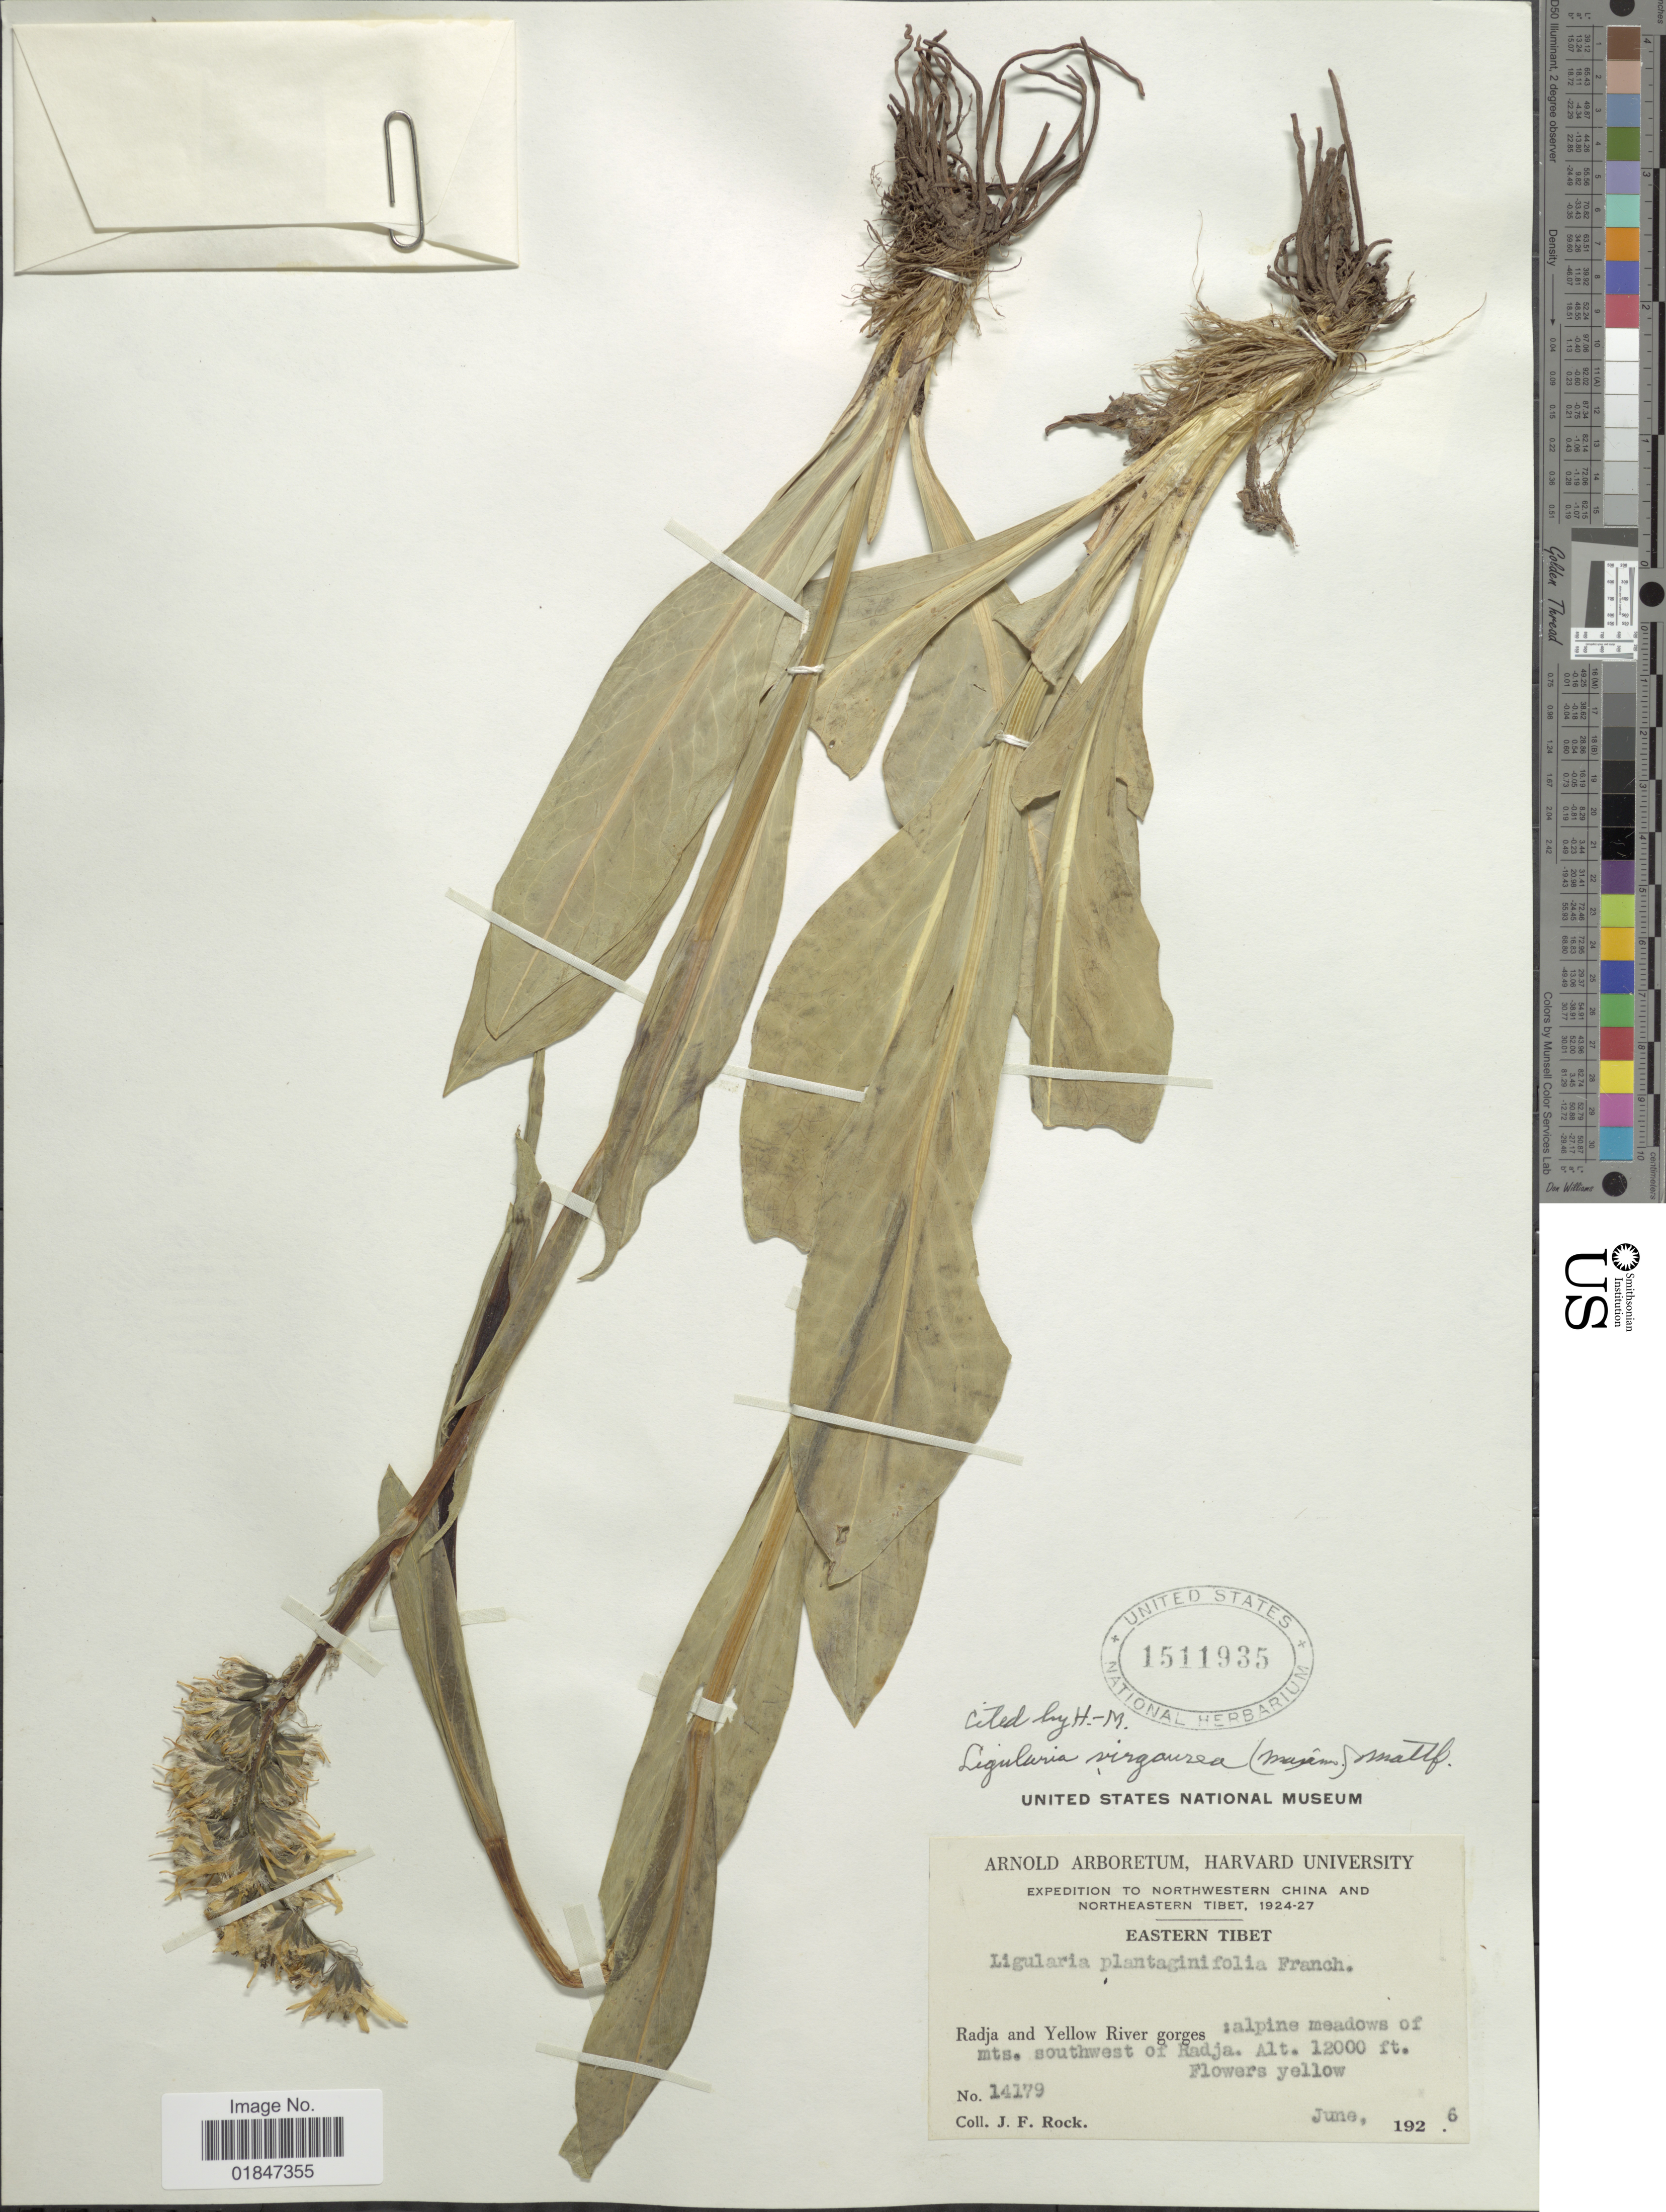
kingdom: Plantae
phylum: Tracheophyta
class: Magnoliopsida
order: Asterales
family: Asteraceae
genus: Ligularia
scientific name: Ligularia virgaurea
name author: (Maxim.) Mattf. ex Rehder & Kobuski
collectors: J. Rock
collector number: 14179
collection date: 1926-06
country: China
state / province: Xizang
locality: Eastern Tibet, Radja and Yellow River Gorges: alpine meadows of Mts. southwest of Radja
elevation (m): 3658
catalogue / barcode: US 1511935